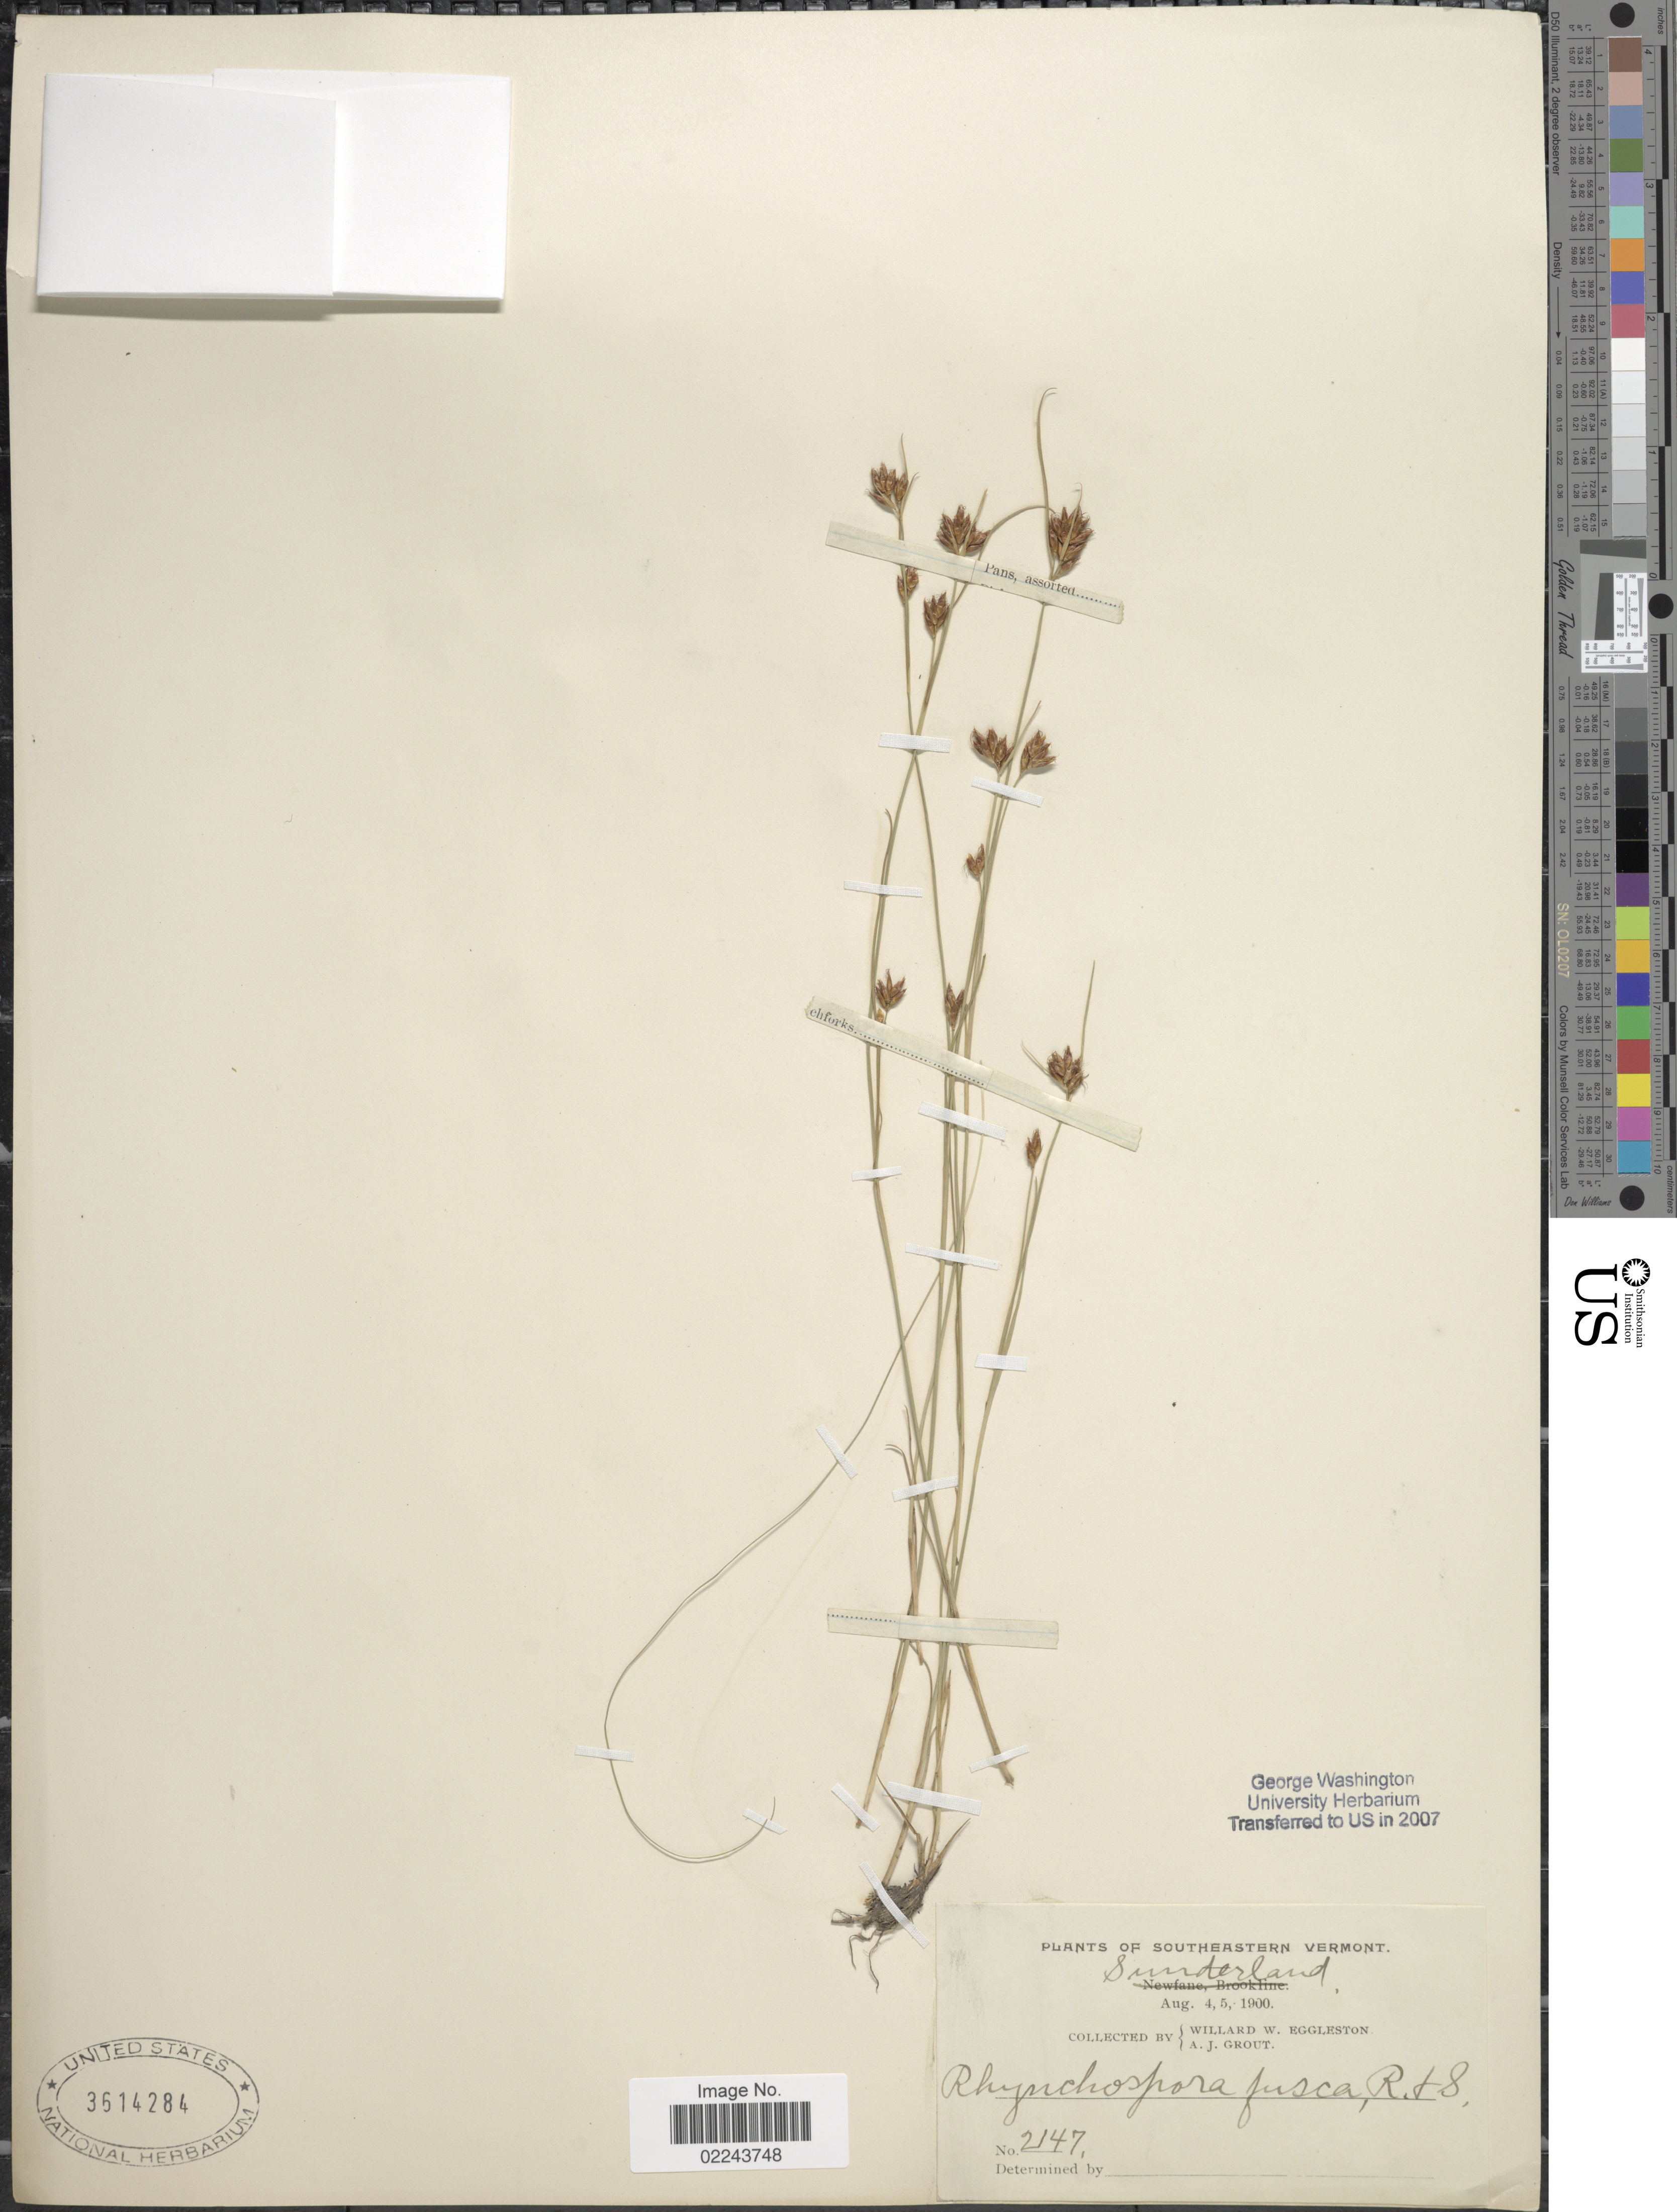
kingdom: Plantae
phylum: Tracheophyta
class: Liliopsida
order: Poales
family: Cyperaceae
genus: Rhynchospora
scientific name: Rhynchospora fusca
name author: (L.) W.T. Aiton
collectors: W. W. Eggleston & A. J. Grout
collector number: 2147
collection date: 1900-08-04/1900-08-05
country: United States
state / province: Vermont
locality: Southeastern Vermont, Sunderland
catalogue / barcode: US 3614284